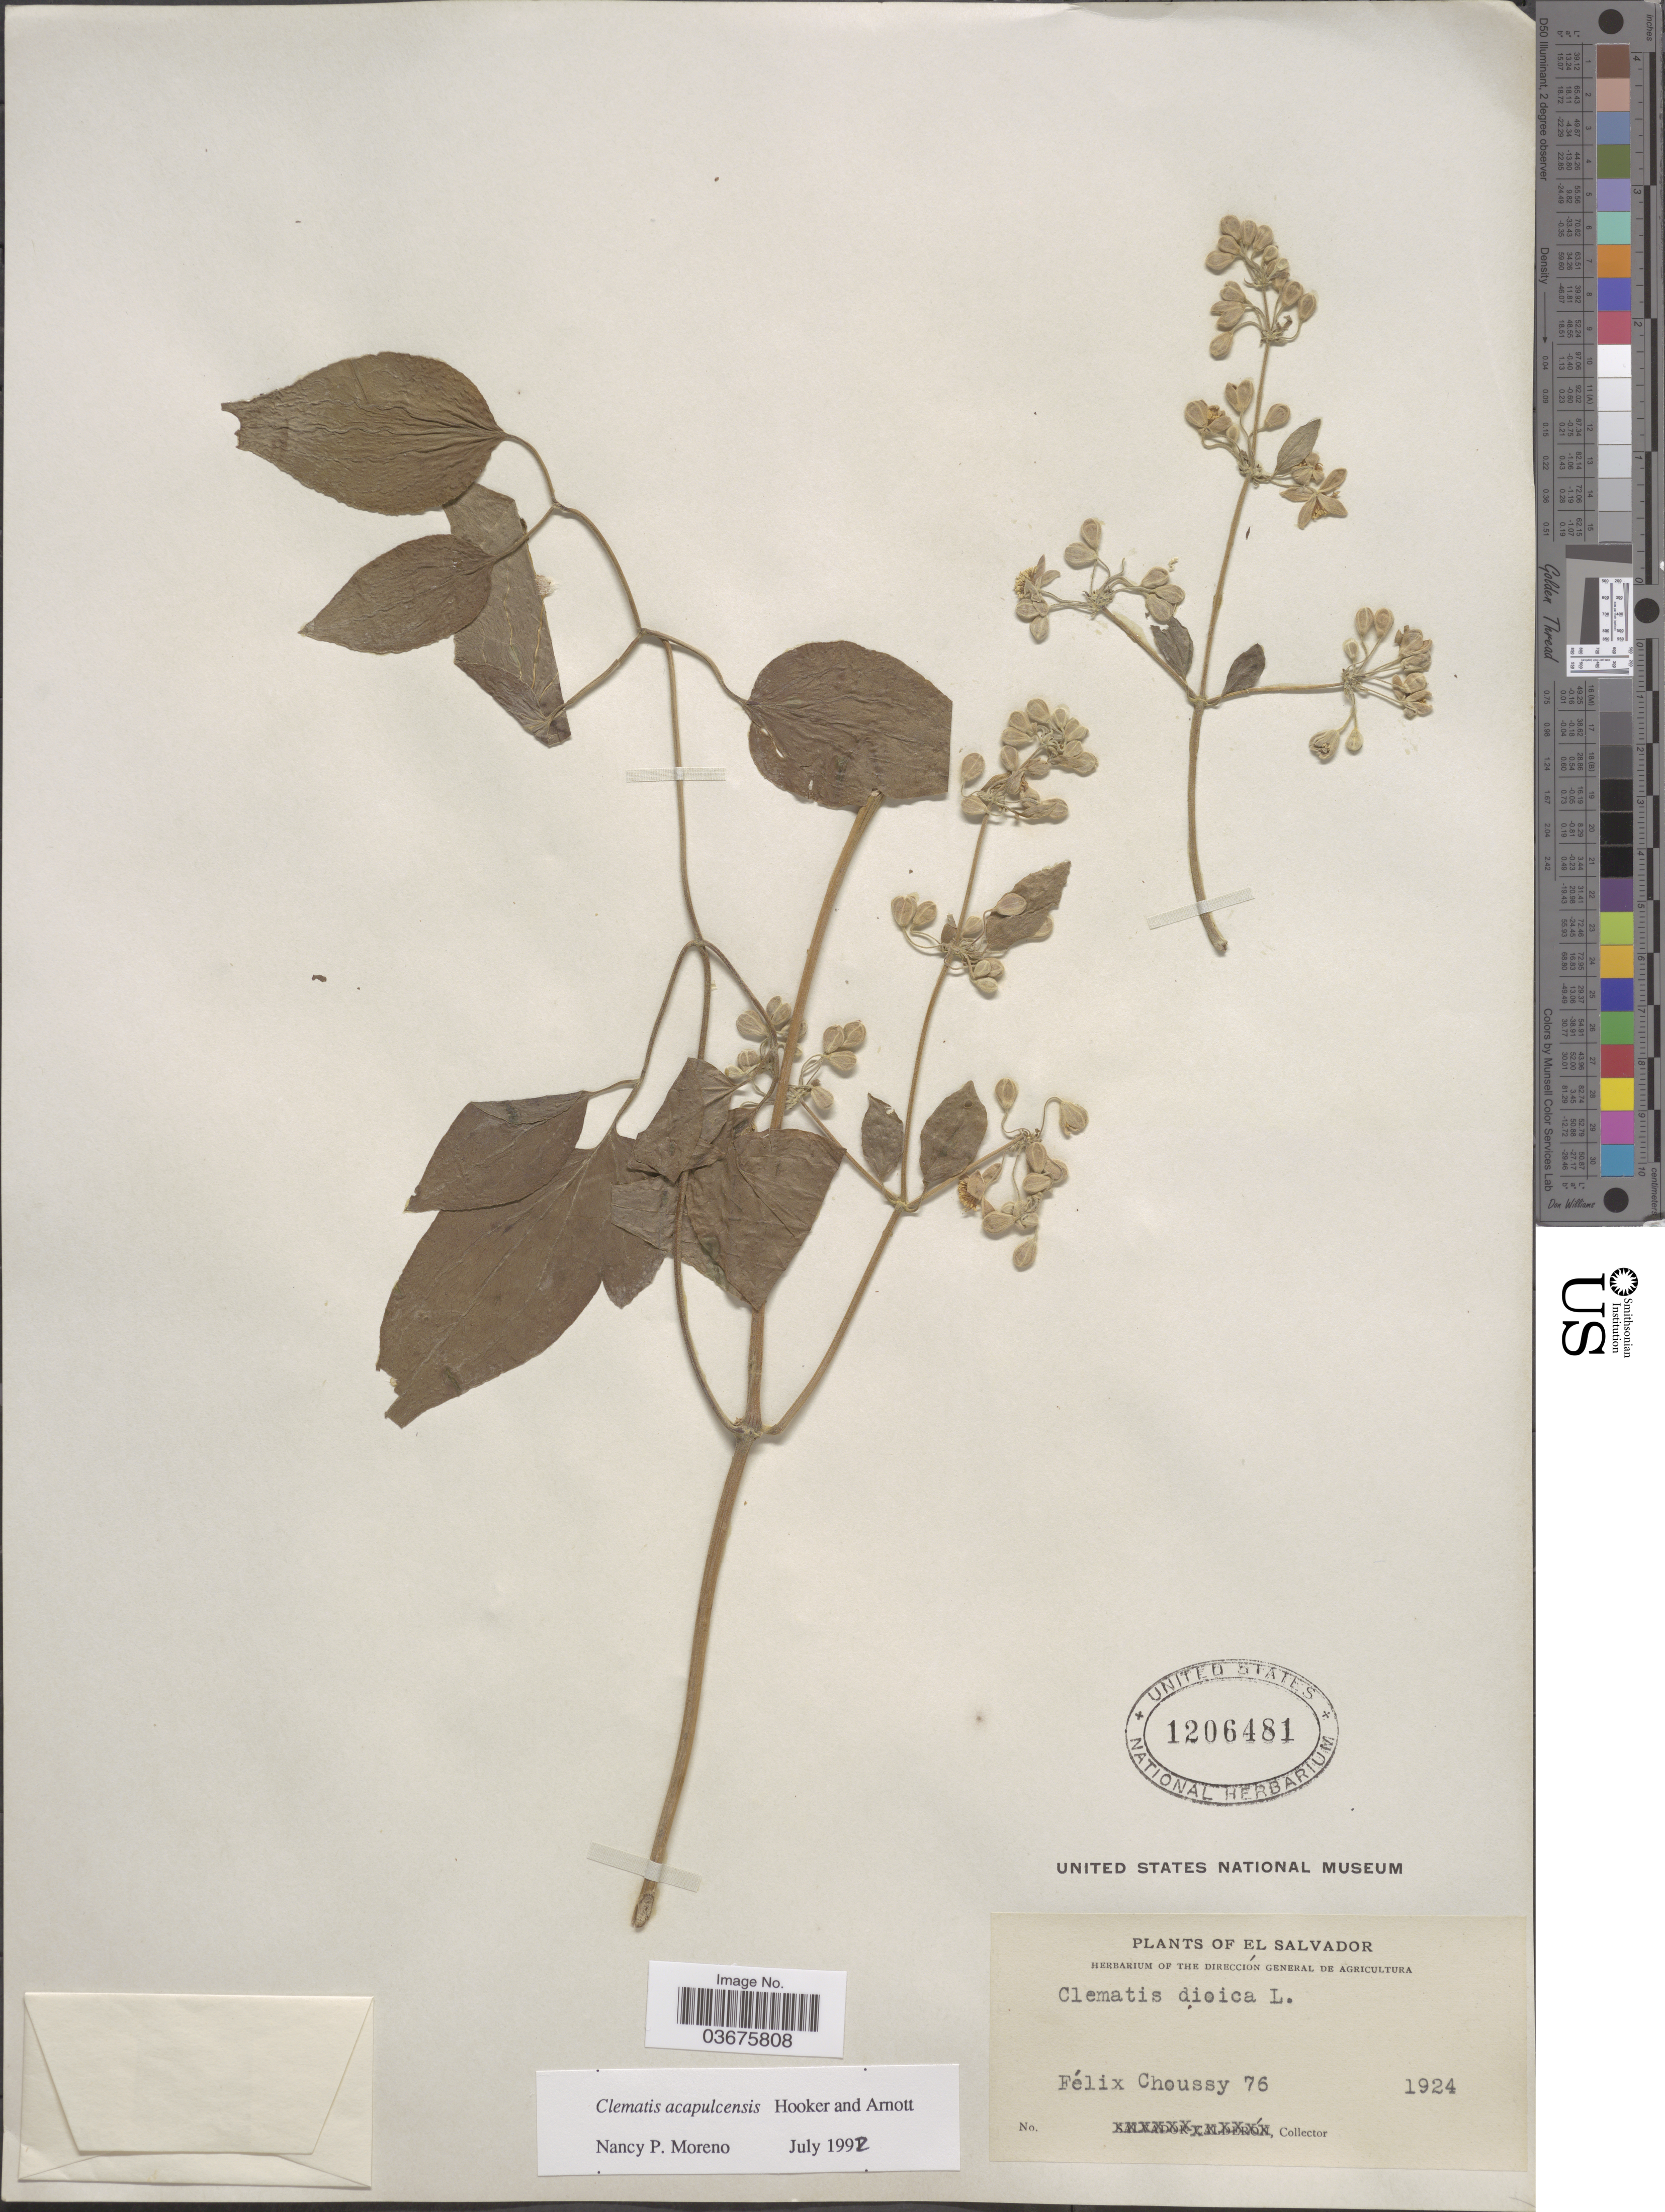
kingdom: Plantae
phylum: Tracheophyta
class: Magnoliopsida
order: Ranunculales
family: Ranunculaceae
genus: Clematis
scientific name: Clematis acapulcensis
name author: Hook. & Arn.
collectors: F. Choussy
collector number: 76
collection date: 1924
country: El Salvador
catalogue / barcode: US 1206481